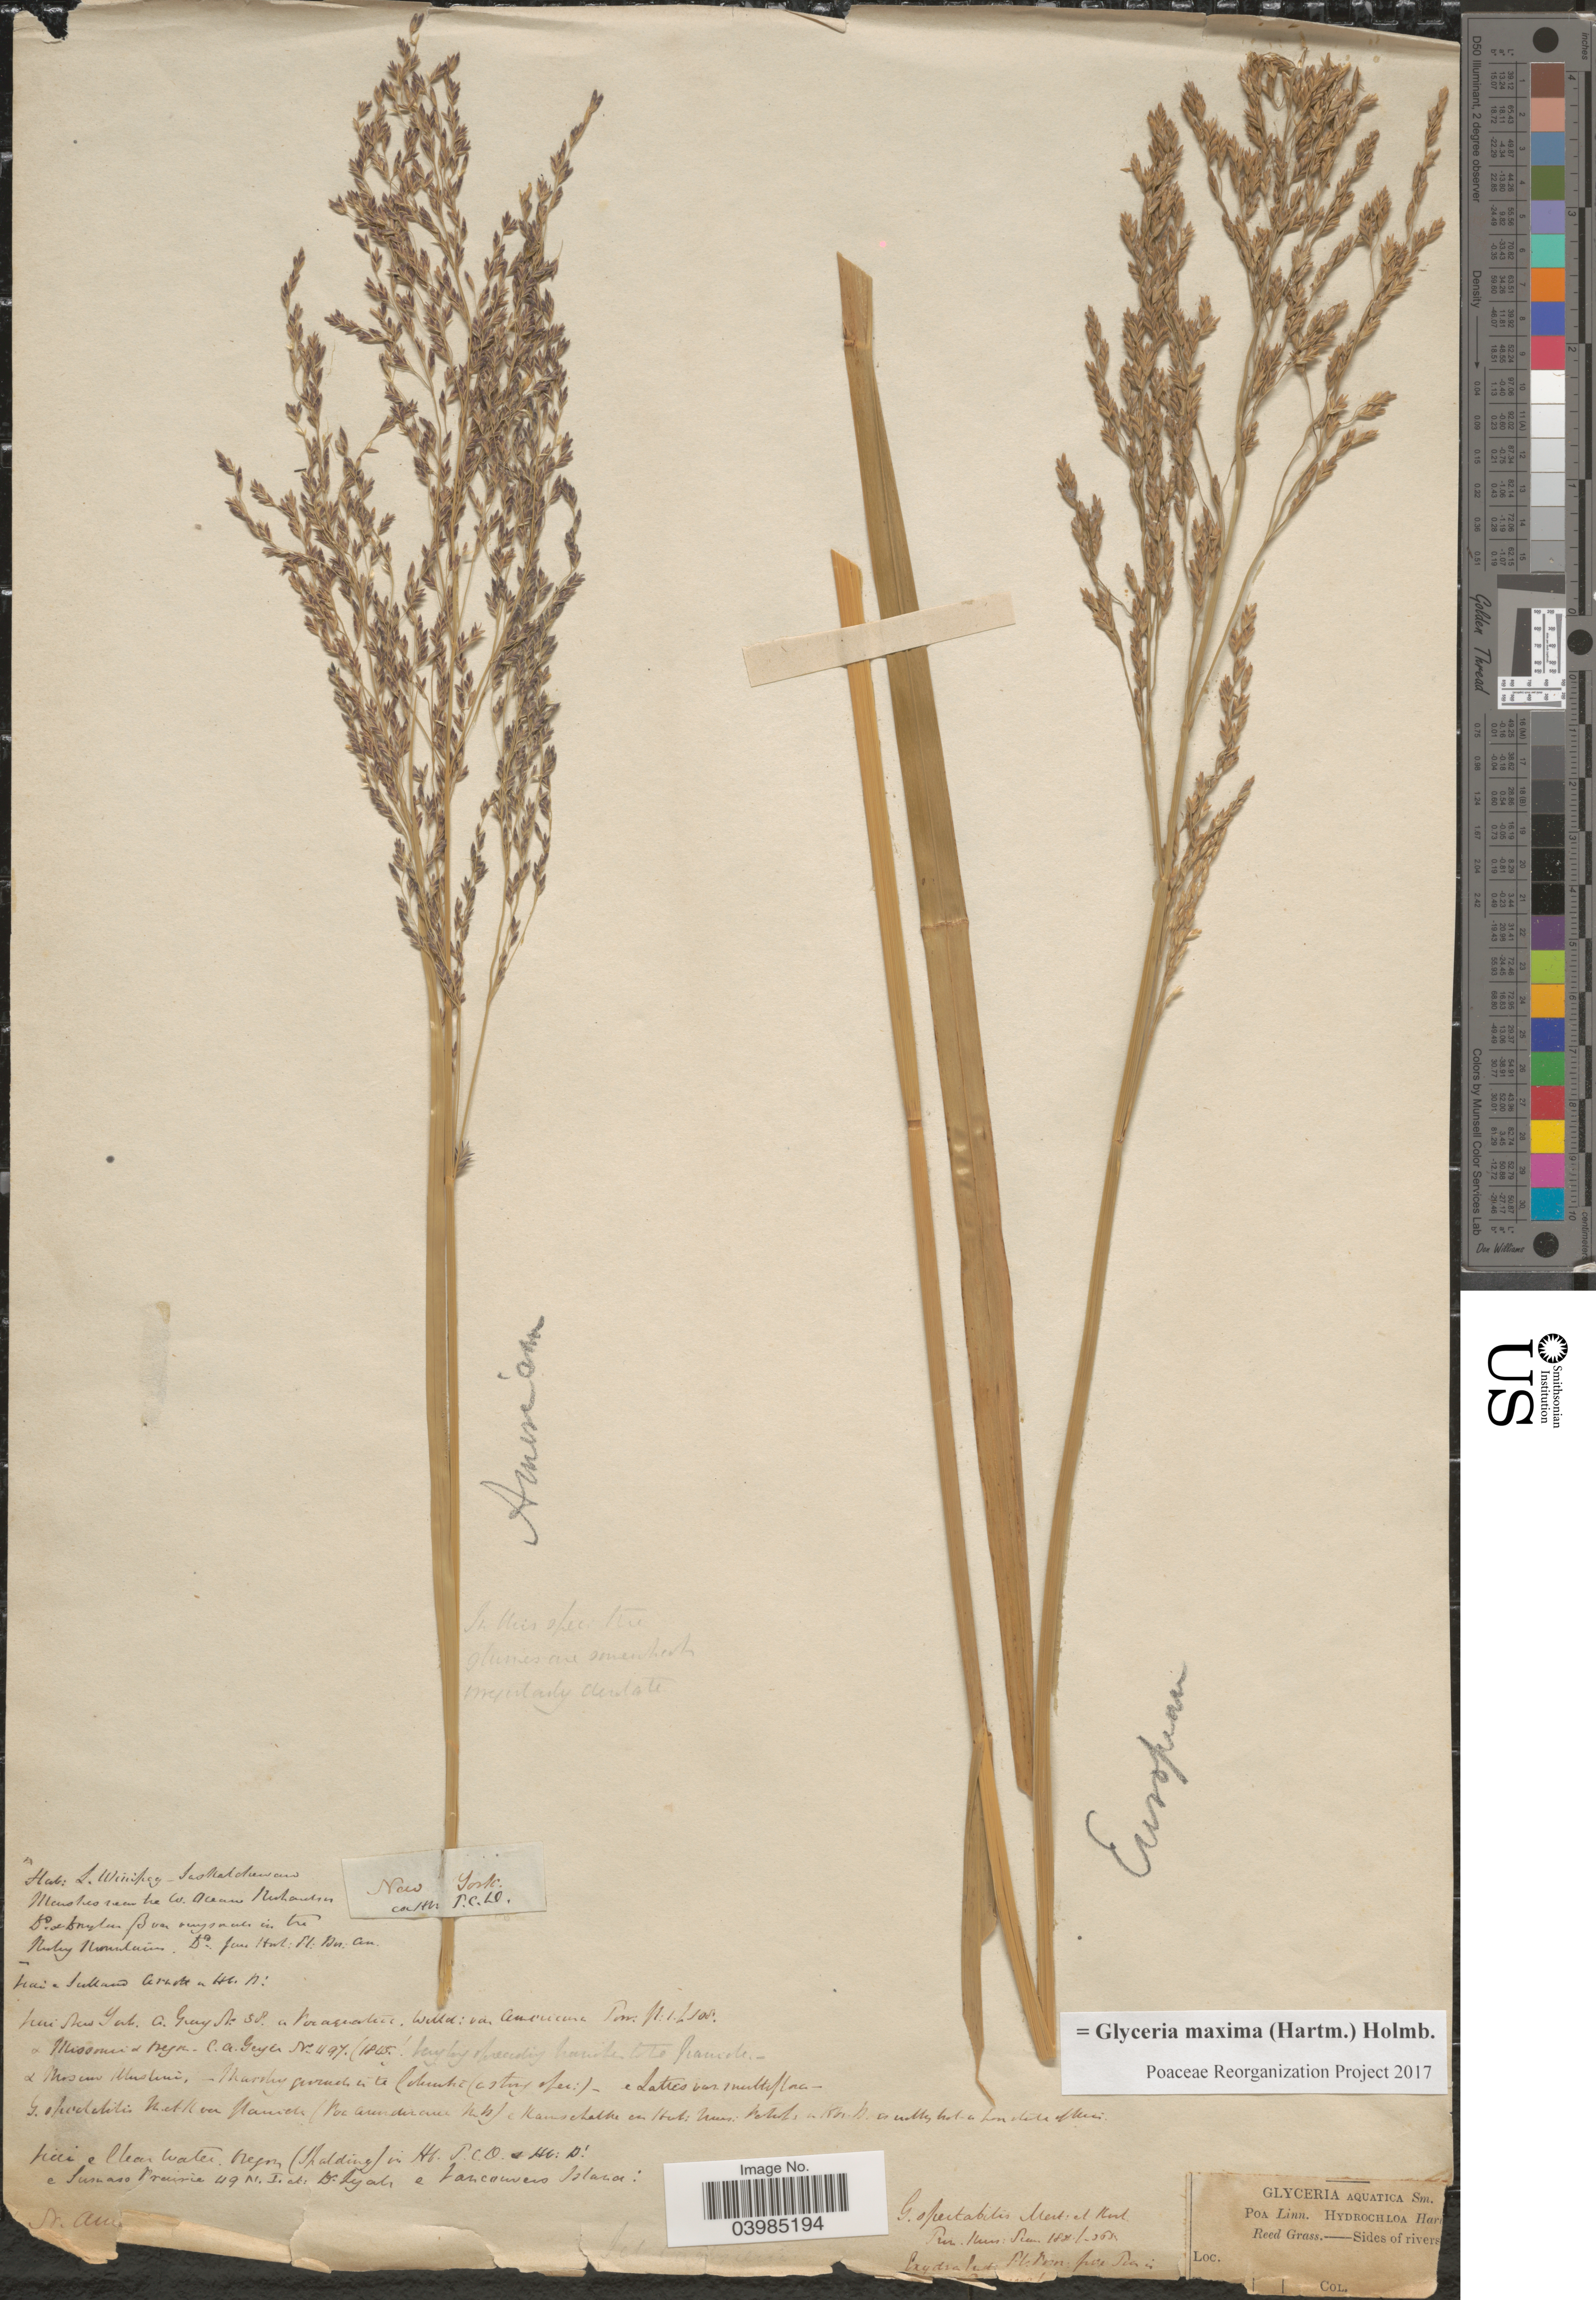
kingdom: Plantae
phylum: Tracheophyta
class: Liliopsida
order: Poales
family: Poaceae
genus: Glyceria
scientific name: Glyceria maxima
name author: (Hartm.) Holmb.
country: United States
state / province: New York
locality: European.